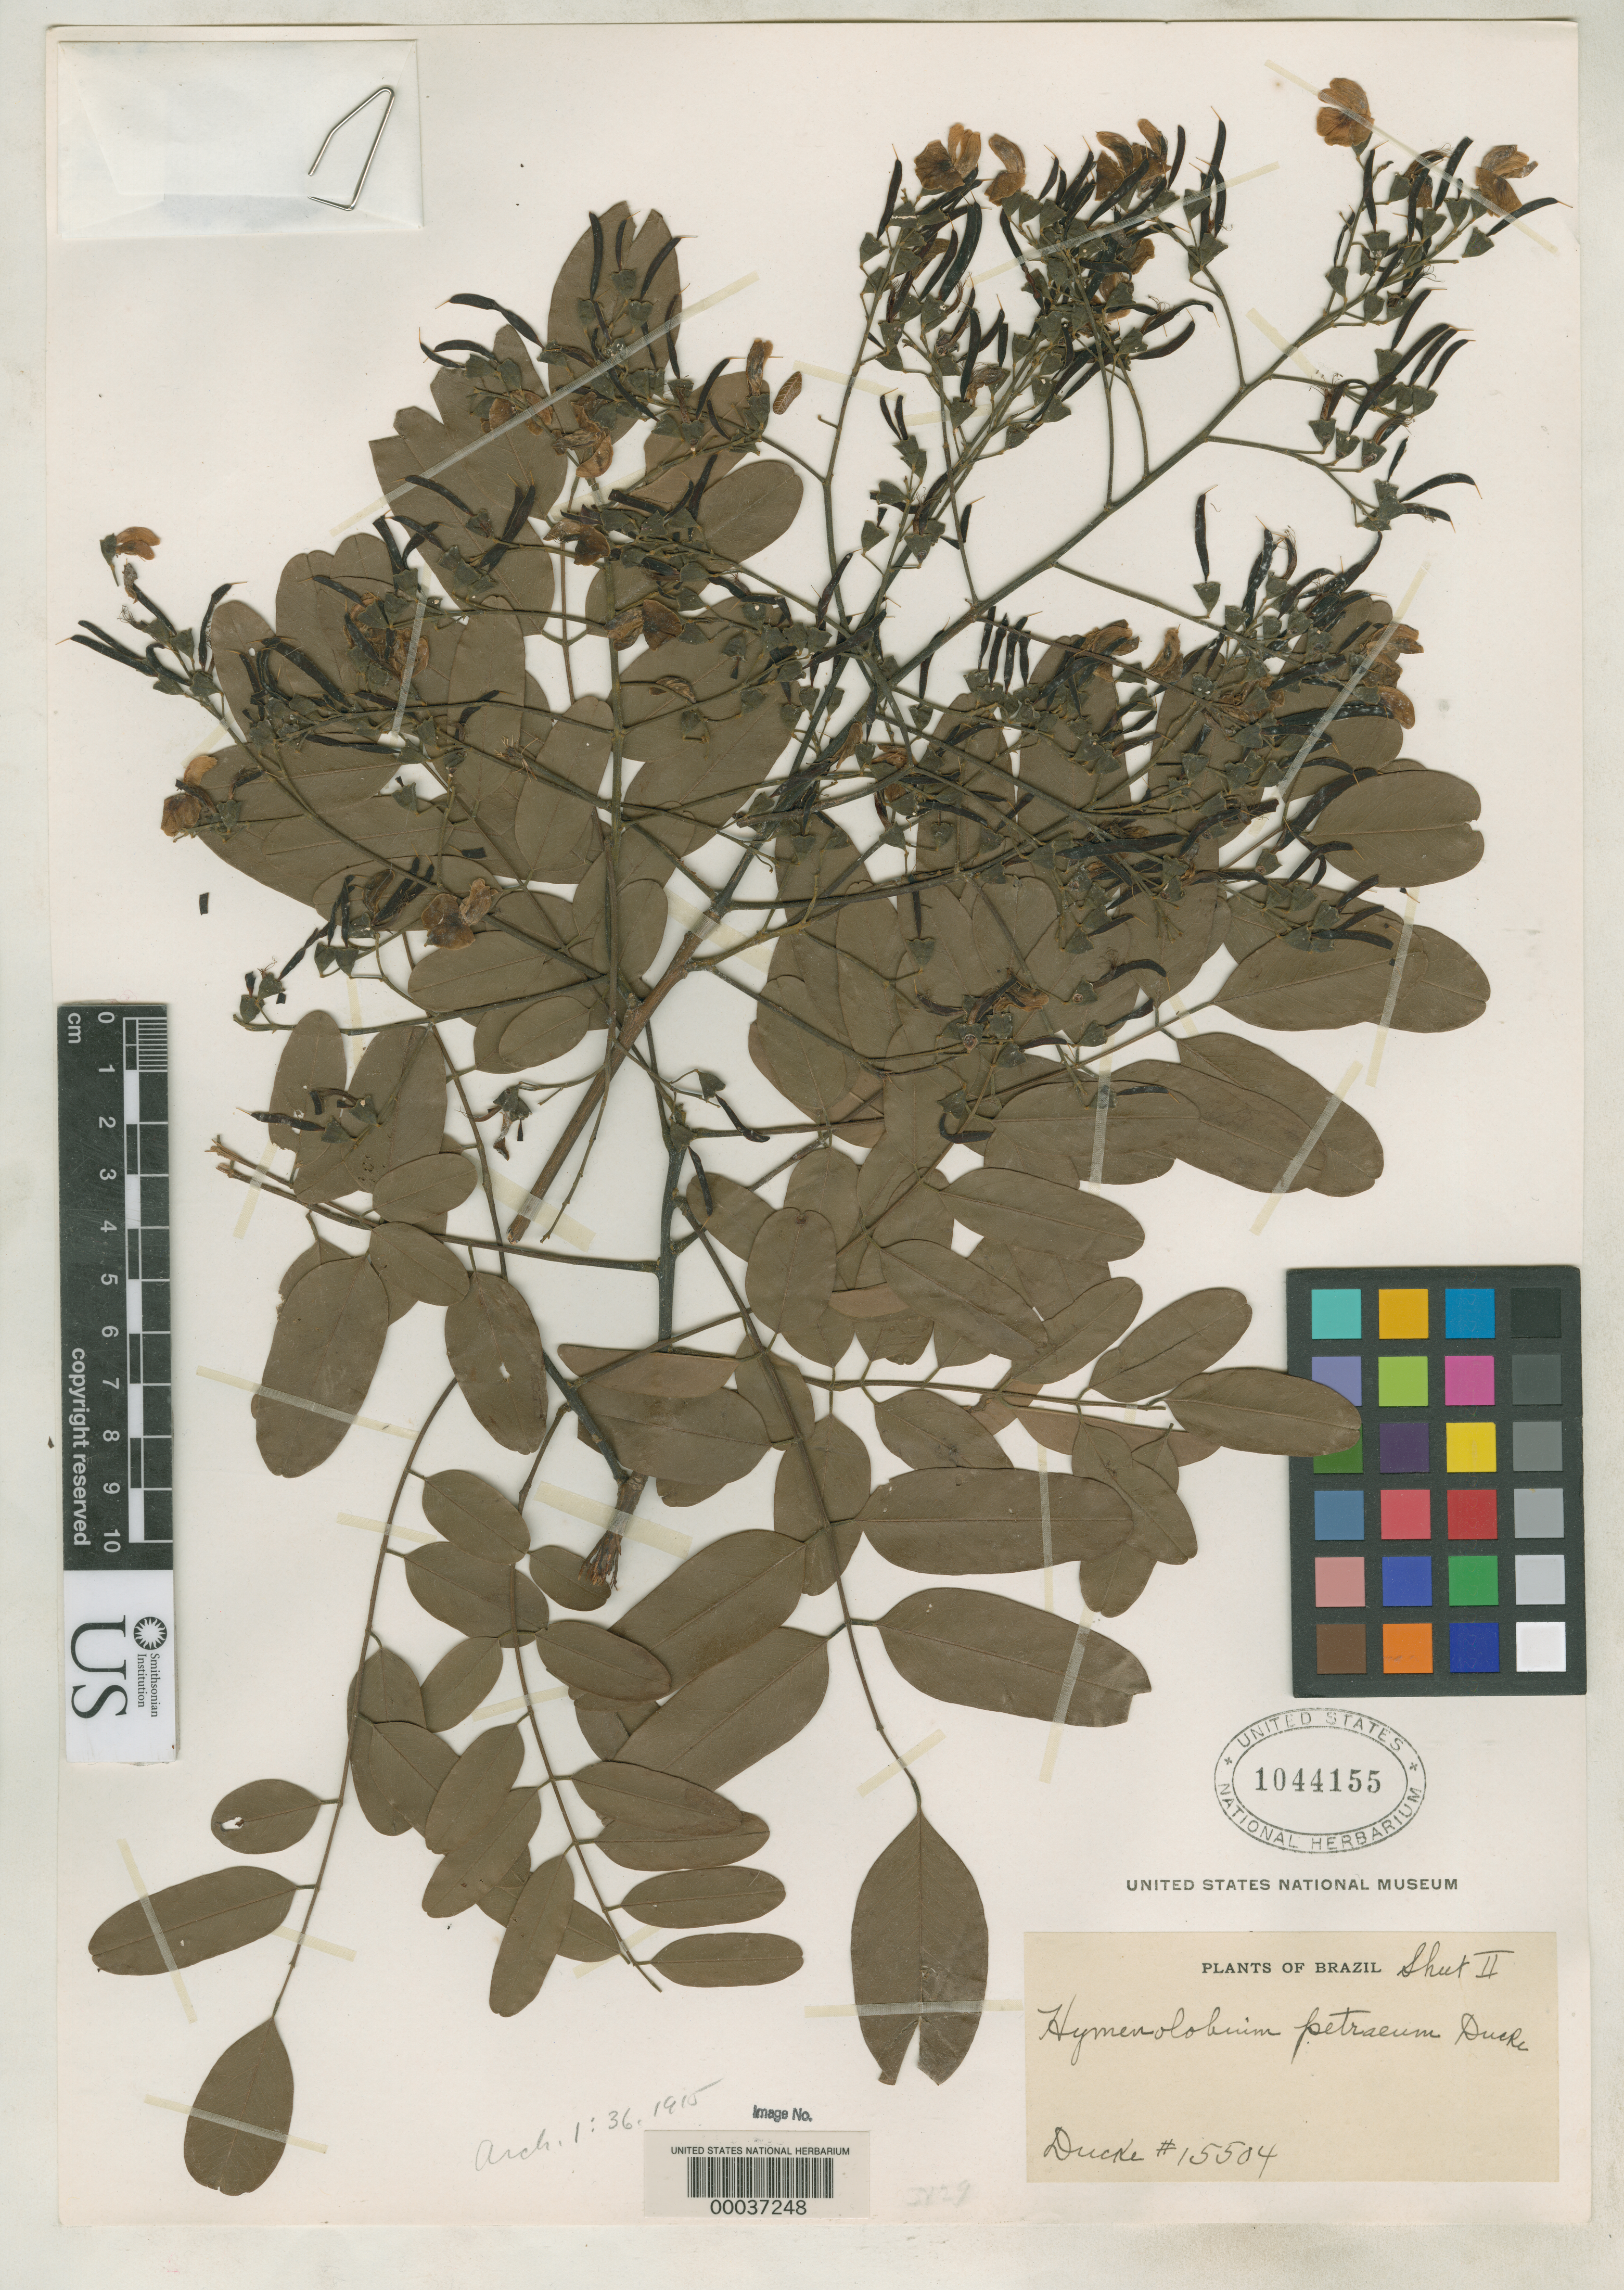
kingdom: Plantae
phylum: Tracheophyta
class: Magnoliopsida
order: Fabales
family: Fabaceae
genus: Hymenolobium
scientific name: Hymenolobium petraeum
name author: Ducke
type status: Isosyntype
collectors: A. Ducke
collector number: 15504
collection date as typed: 15 Oct 1914 to 29 Oct 1914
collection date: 1914-10-15/1914-10-29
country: Brazil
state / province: Pará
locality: Belem do Para.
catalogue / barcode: US 1044155